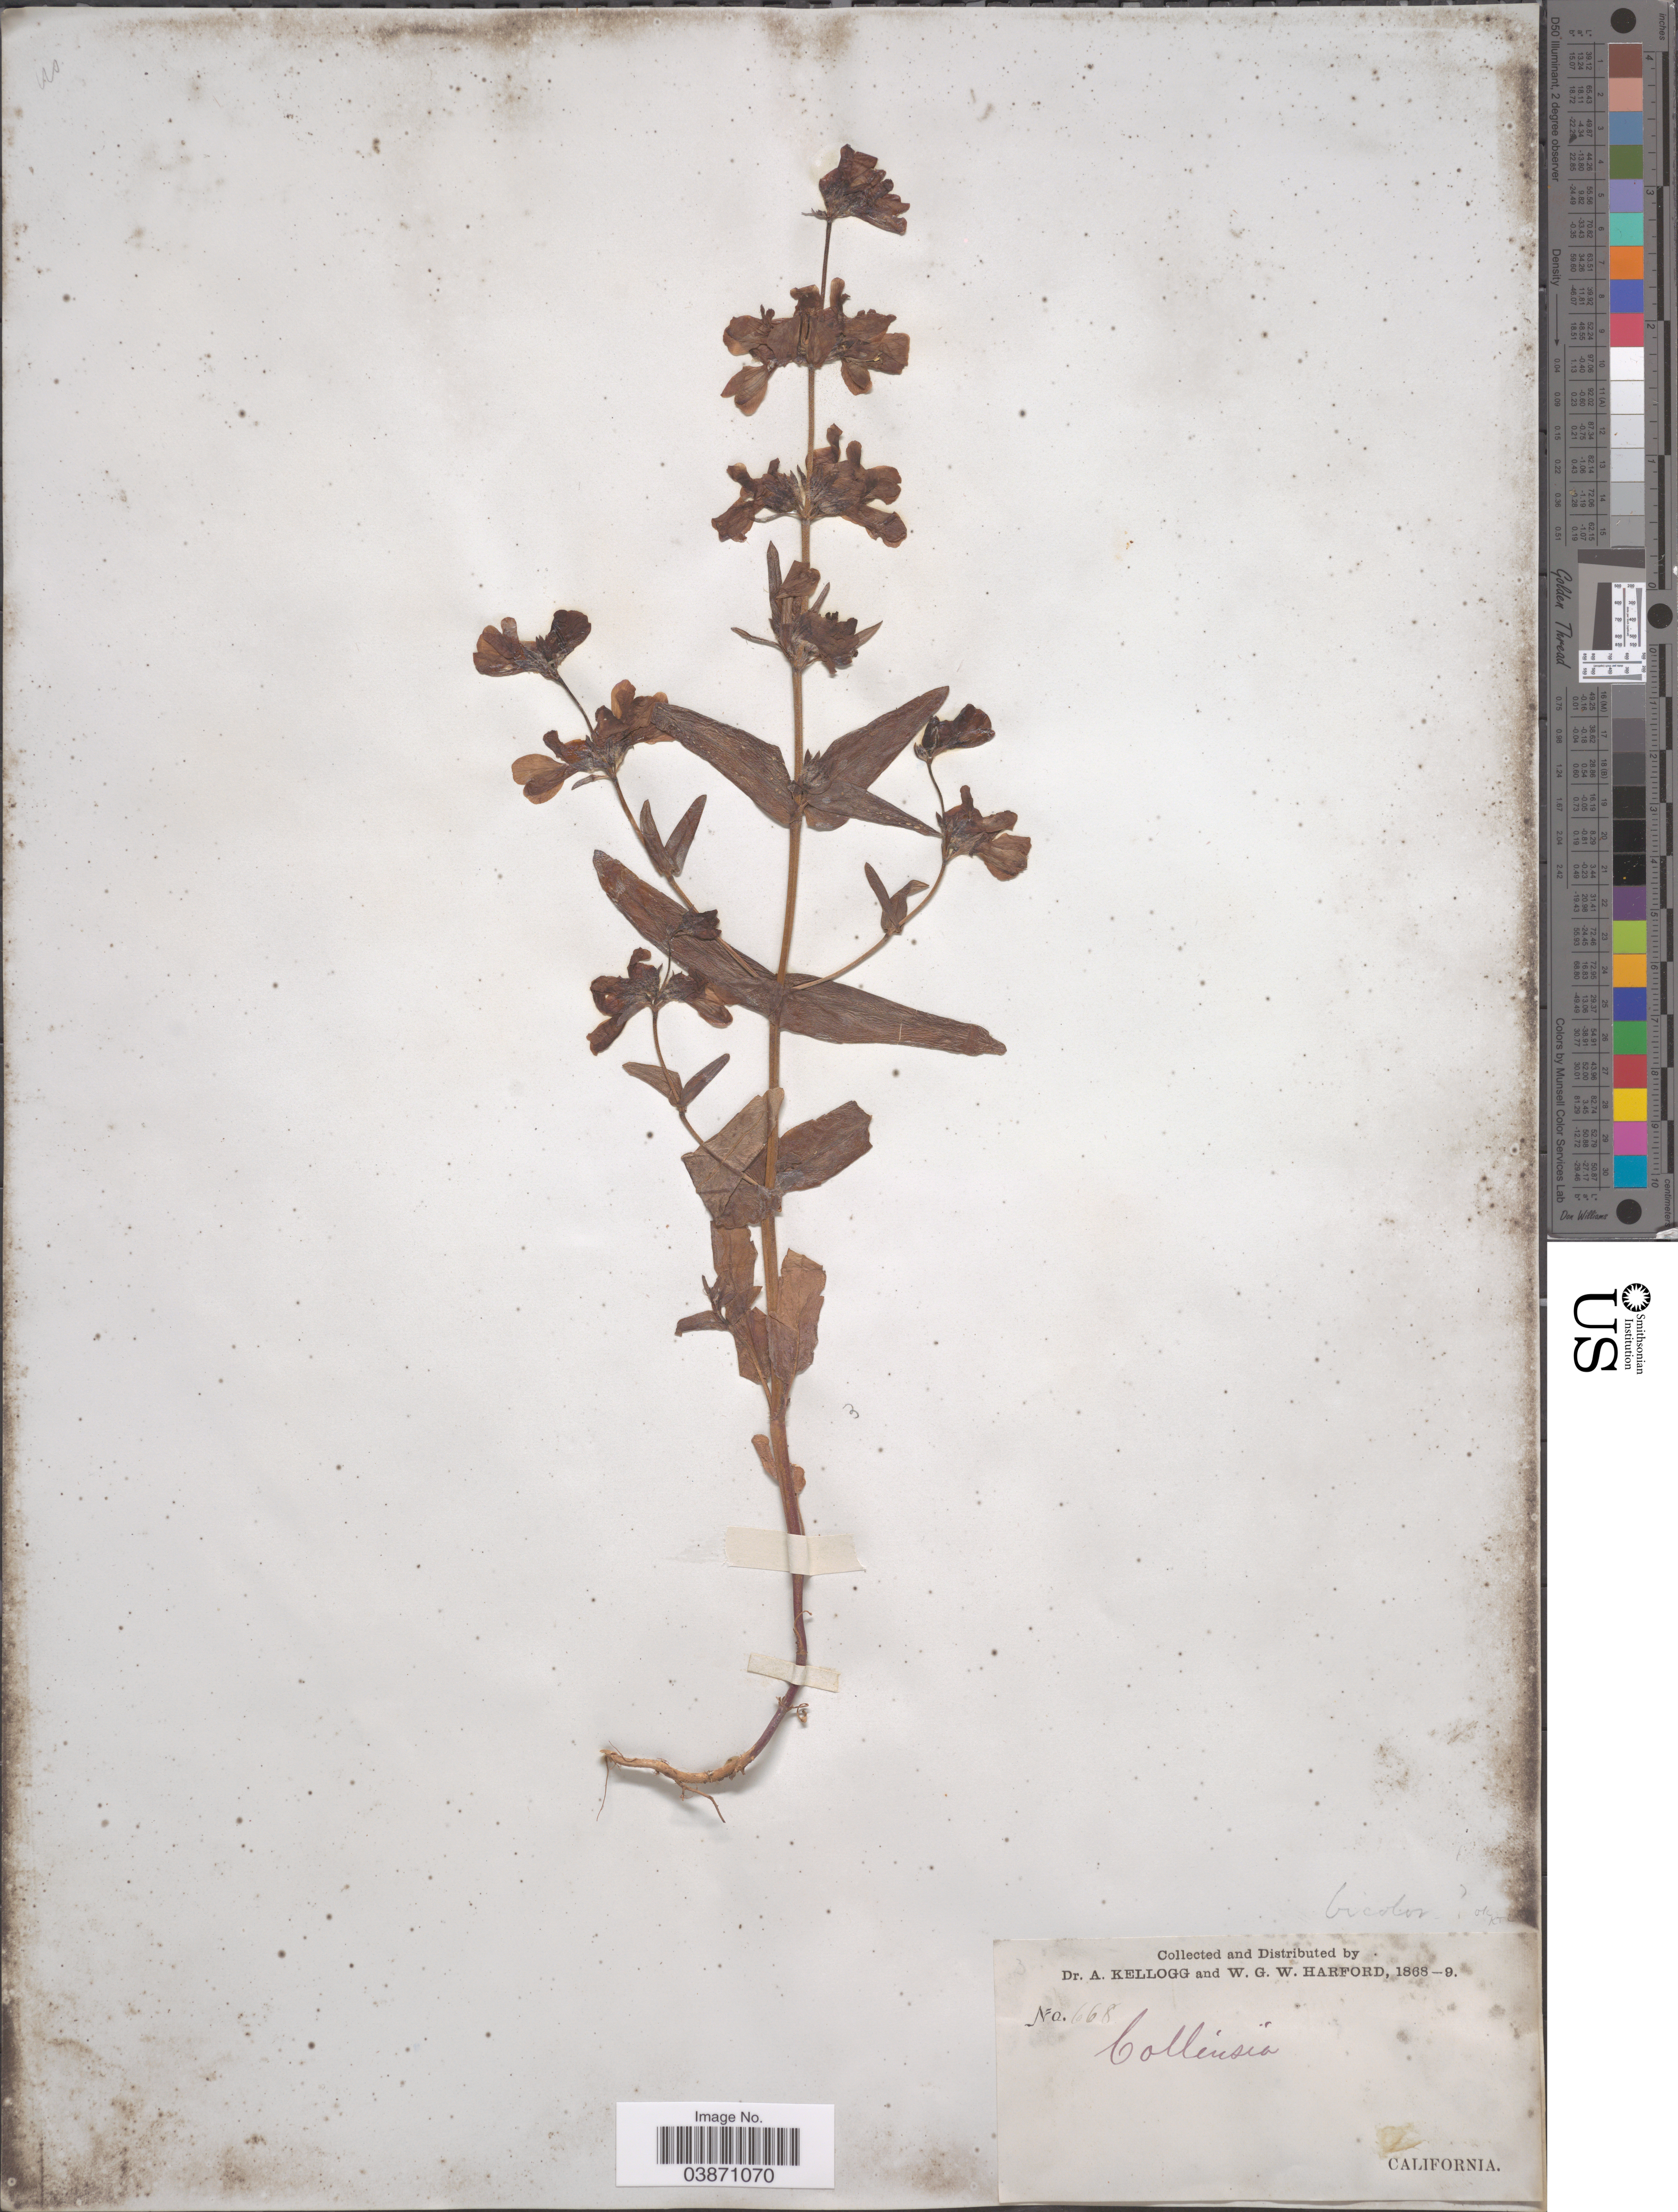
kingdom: Plantae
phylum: Tracheophyta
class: Magnoliopsida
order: Lamiales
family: Plantaginaceae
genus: Collinsia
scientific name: Collinsia bicolor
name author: Raf.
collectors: A. Kellogg & W. G. W. Harford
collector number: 668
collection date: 1868/1869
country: United States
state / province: California